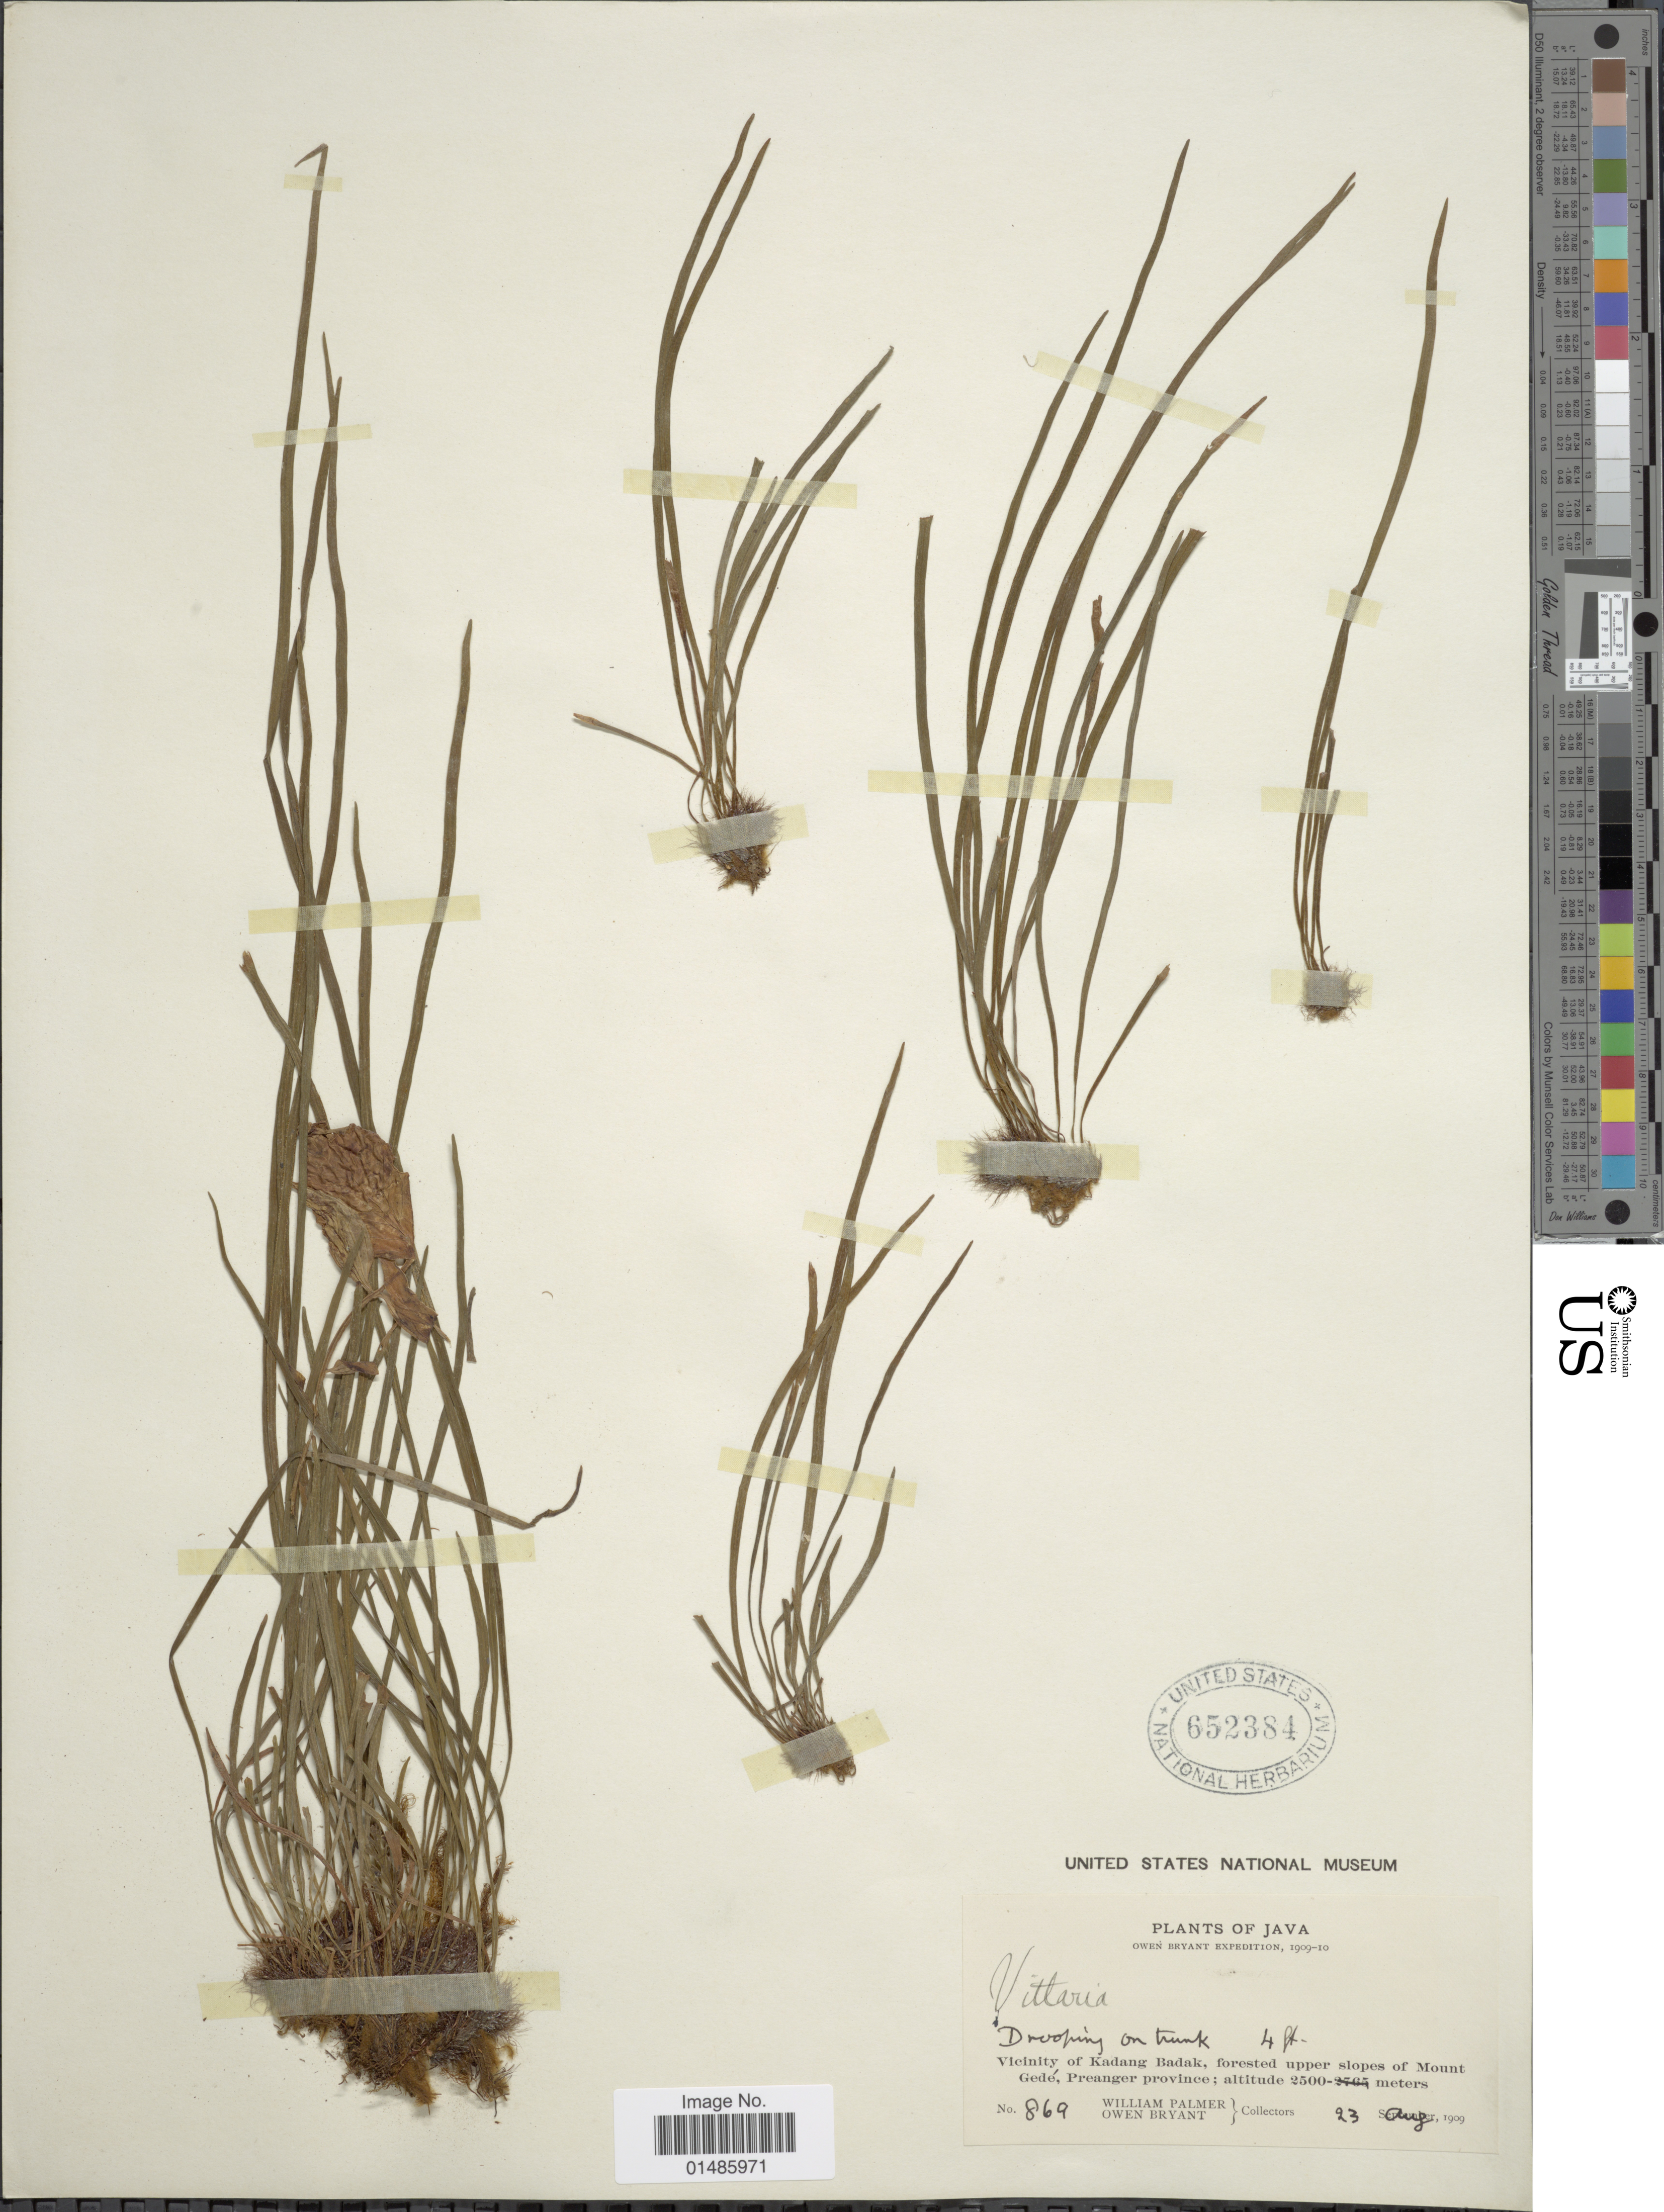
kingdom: Plantae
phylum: Tracheophyta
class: Polypodiopsida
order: Polypodiales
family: Pteridaceae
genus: Haplopteris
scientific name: Haplopteris angustifolia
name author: (Blume) E.H. Crane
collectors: W. Palmer & O. Bryant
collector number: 869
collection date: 1909-08-23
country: Indonesia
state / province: Java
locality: Vicinity of Kadang Badak, forested upper slopes of Mount Gedé, Preanger province.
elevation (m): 2500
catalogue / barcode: US 652384